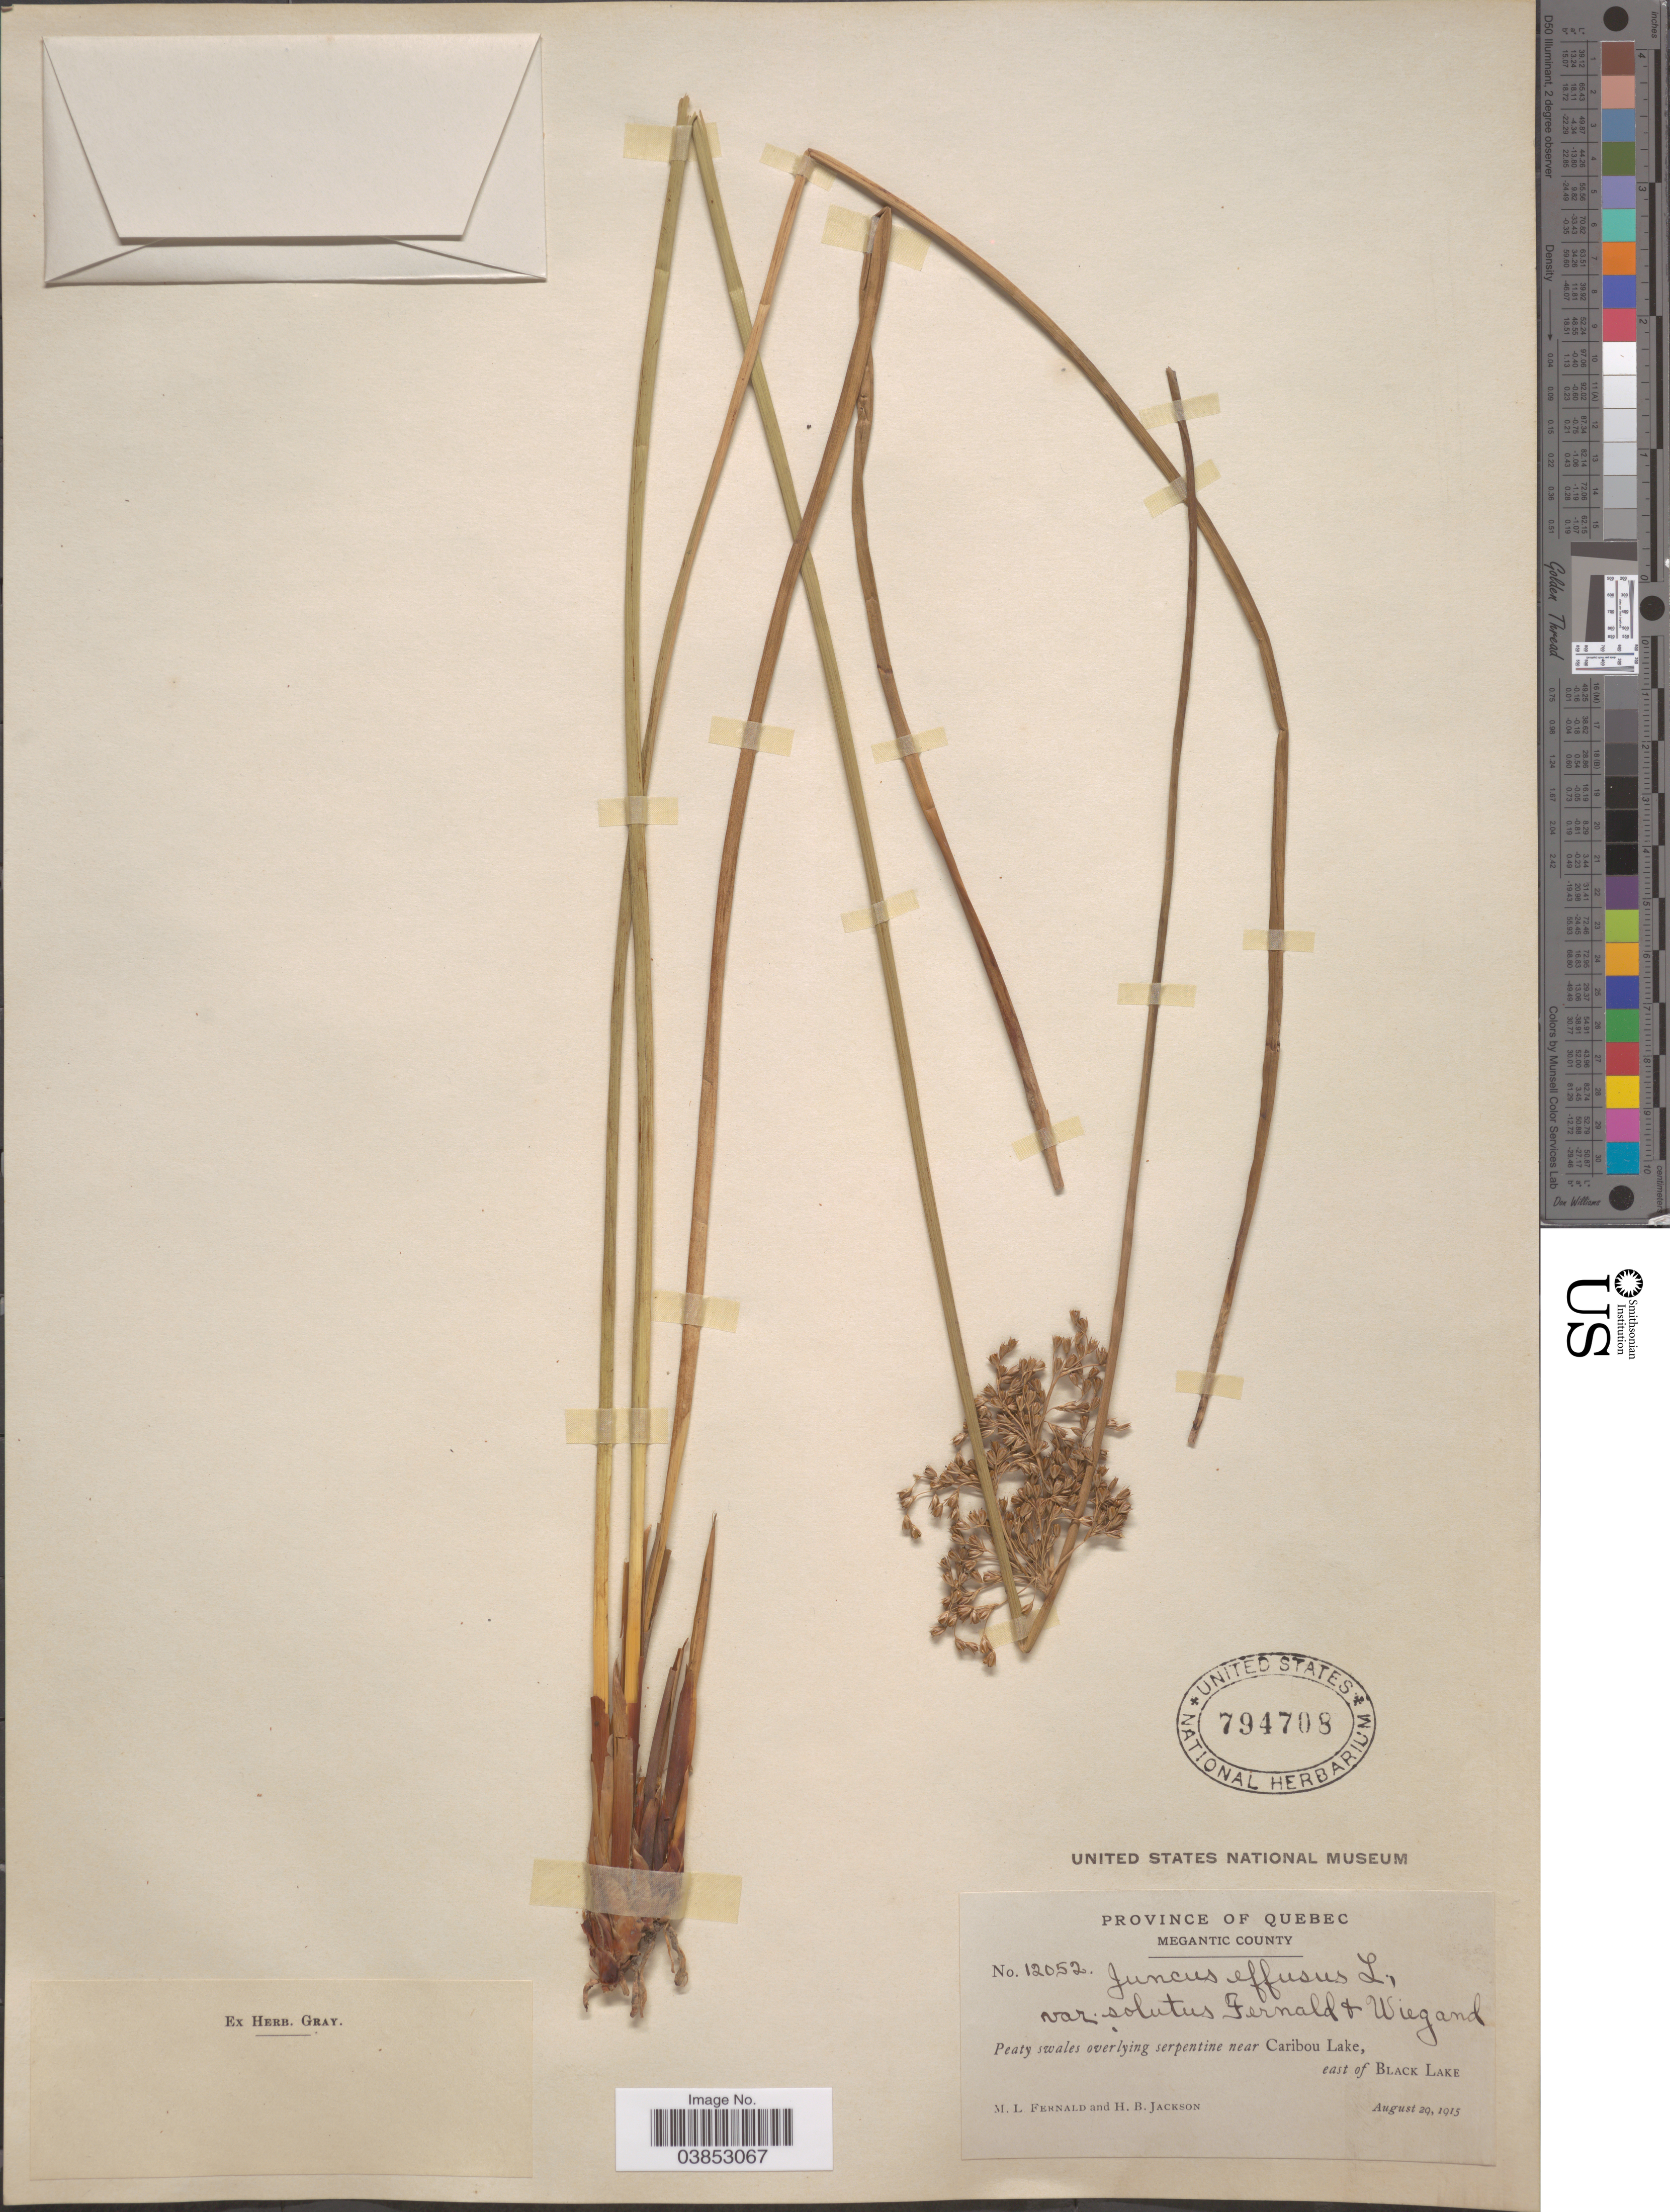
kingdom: Plantae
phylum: Tracheophyta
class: Liliopsida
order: Poales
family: Juncaceae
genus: Juncus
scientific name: Juncus effusus var. solutus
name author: Fernald & Wiegand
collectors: M. L. Fernald & H. Jackson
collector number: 12052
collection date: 1915-08-29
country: Canada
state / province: Quebec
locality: Megantic County. Near Caribou Lake, east of Black Lake.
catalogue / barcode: US 794708